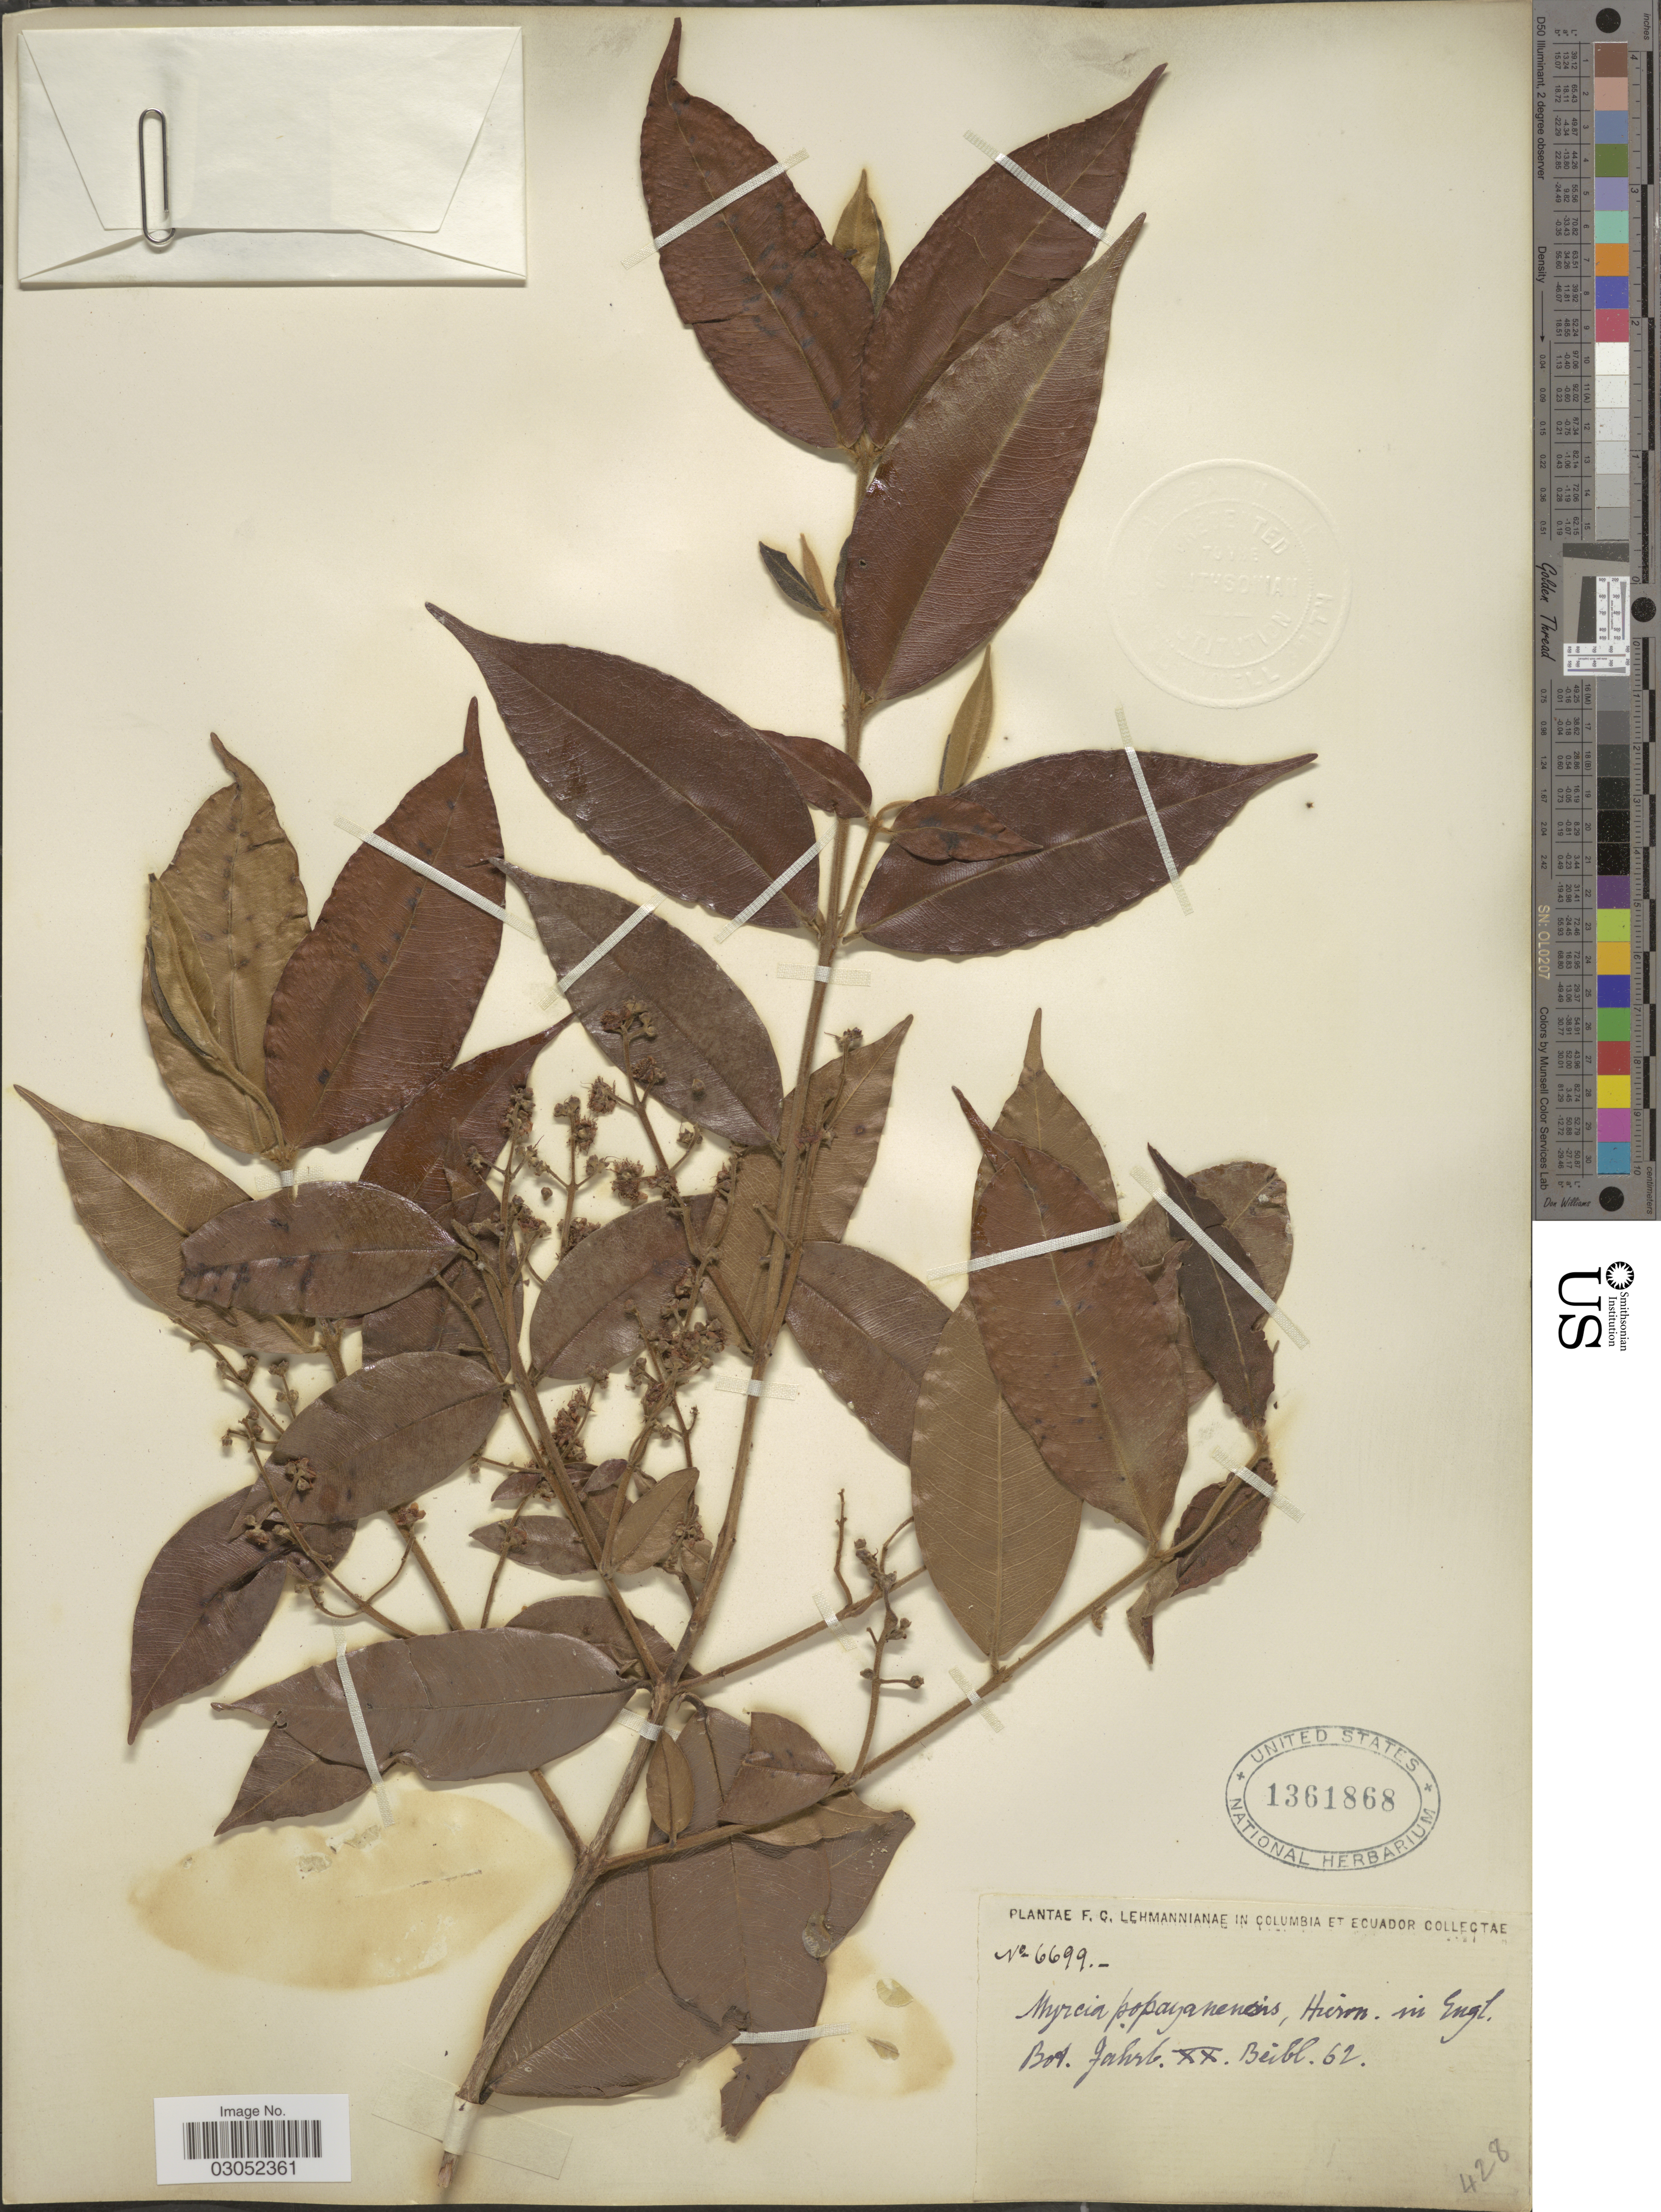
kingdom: Plantae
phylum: Tracheophyta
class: Magnoliopsida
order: Myrtales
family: Myrtaceae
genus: Myrcia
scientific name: Myrcia popayanensis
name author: Hieron.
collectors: F. C. Lehmann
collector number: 6699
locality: In Columbia et Ecuador.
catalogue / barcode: US 1361868